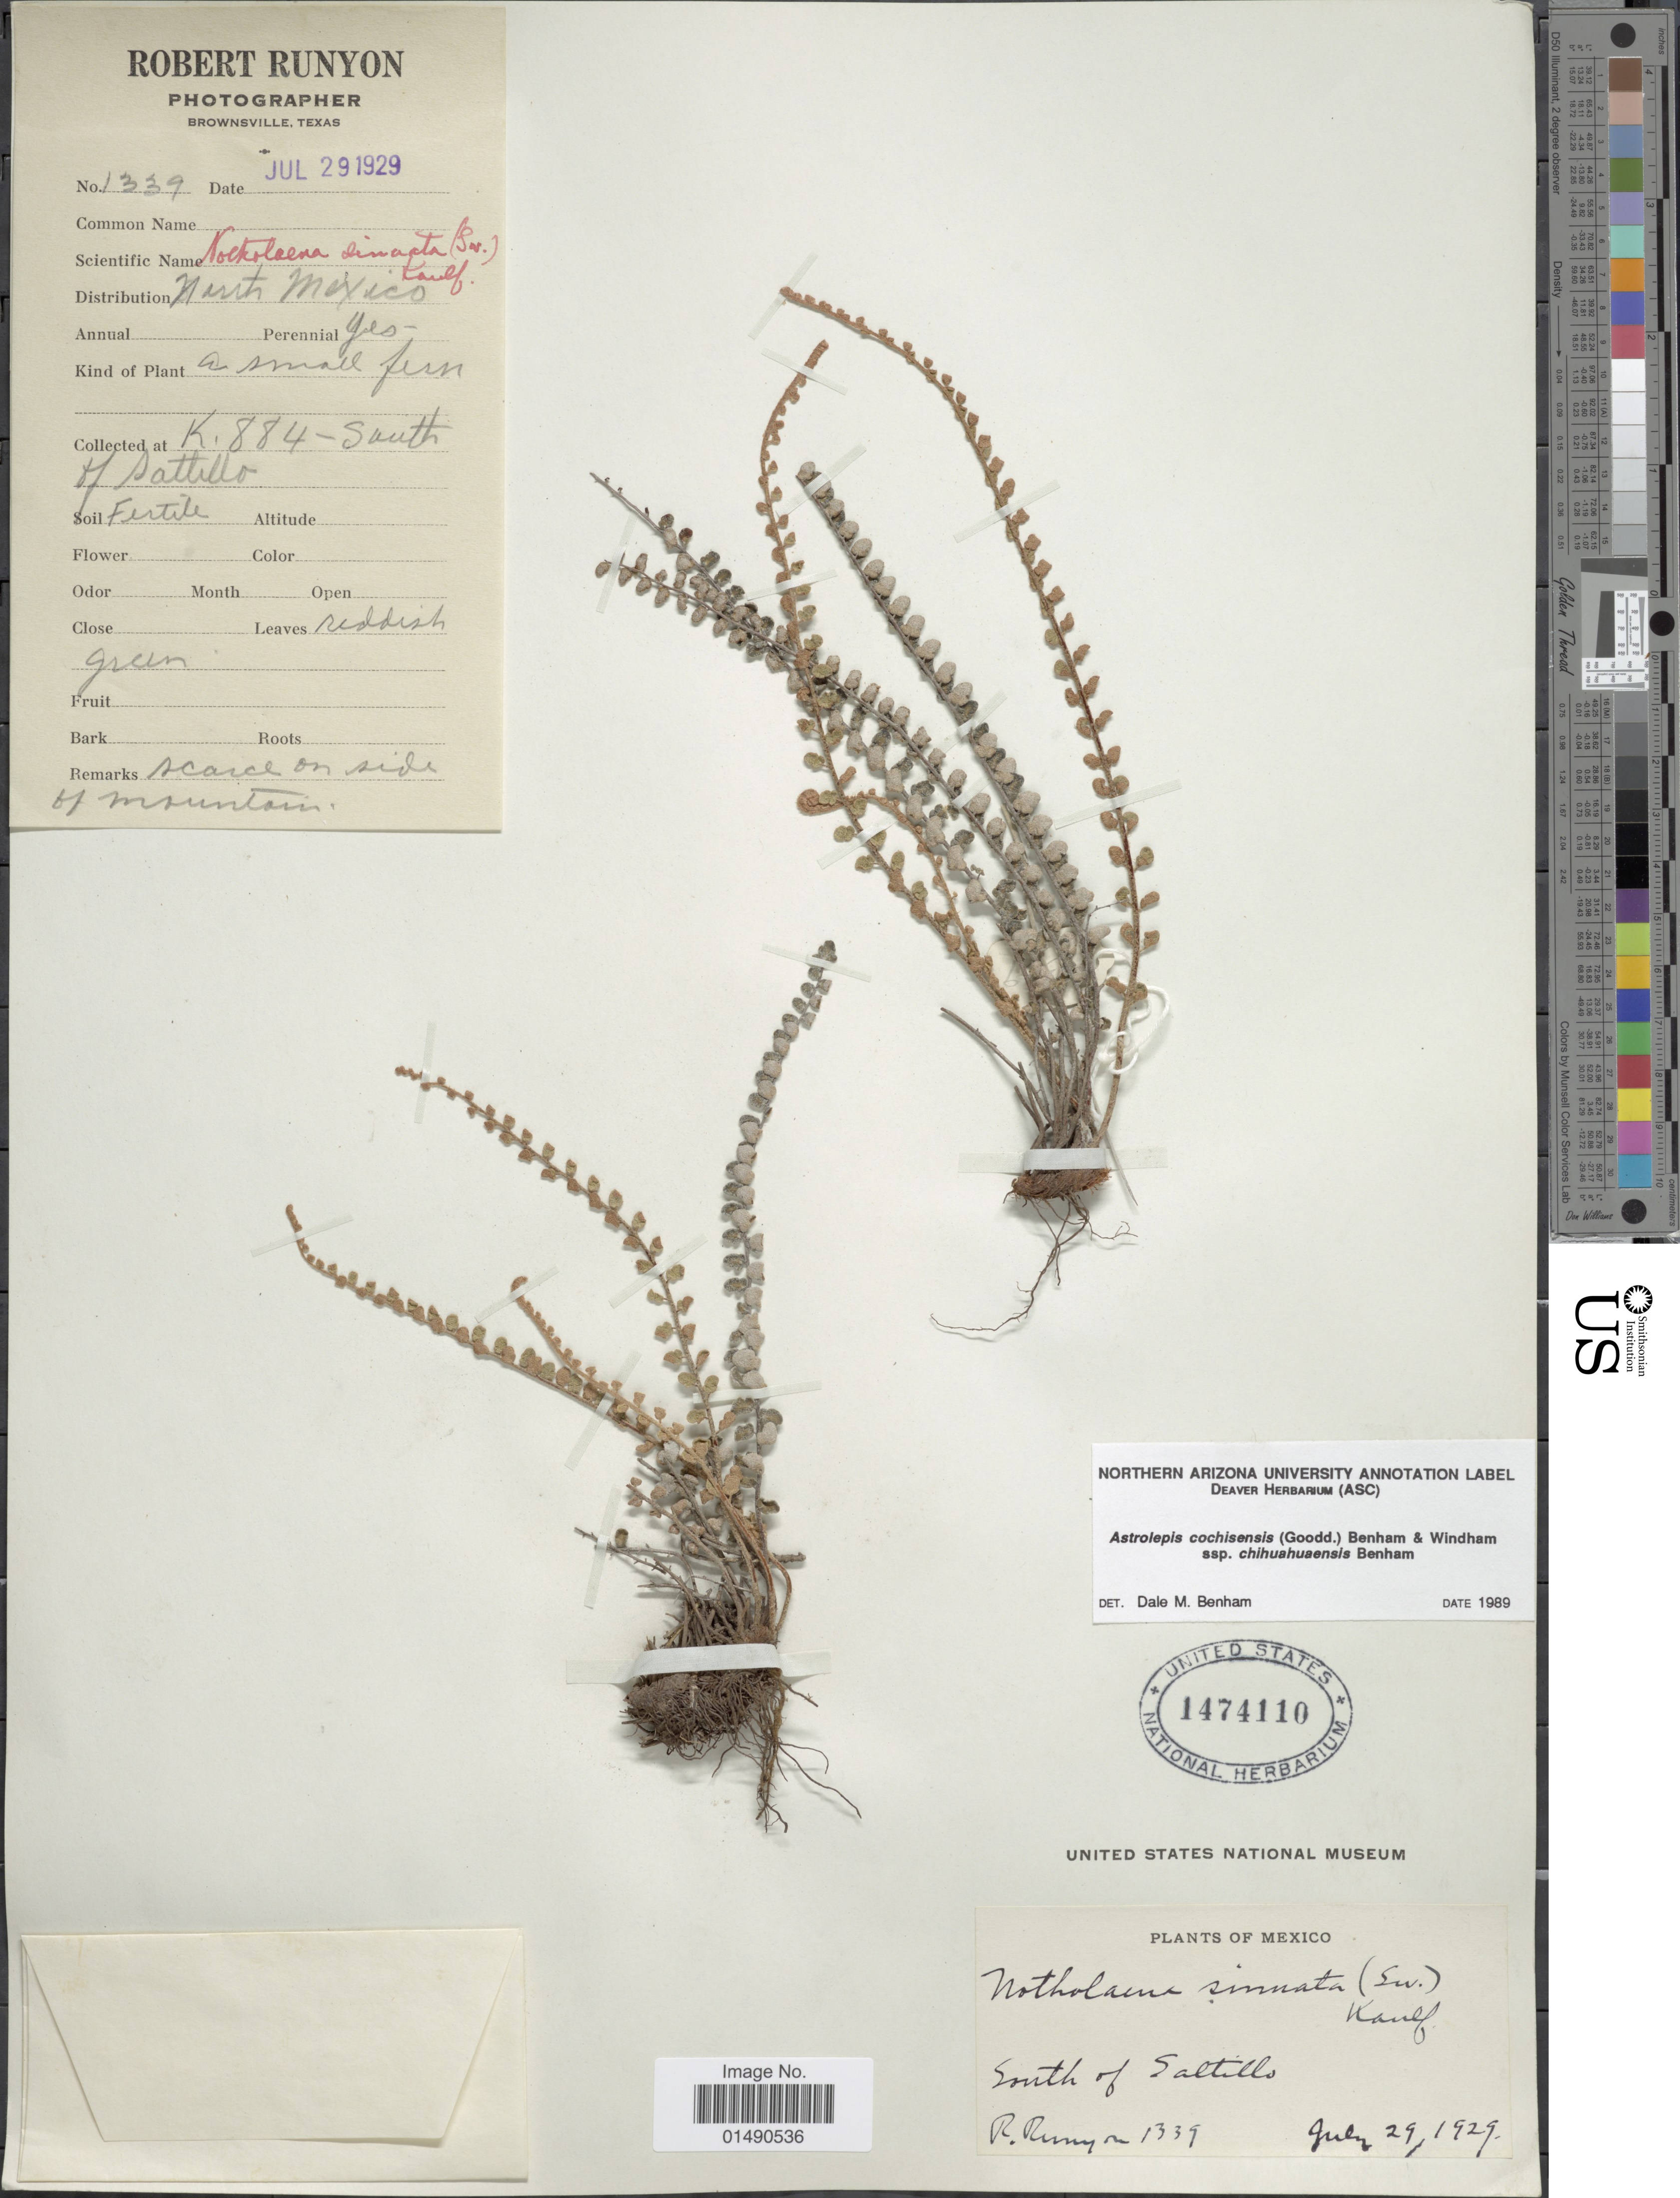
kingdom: Plantae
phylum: Tracheophyta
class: Polypodiopsida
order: Polypodiales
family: Pteridaceae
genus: Astrolepis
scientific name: Astrolepis cochisensis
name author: (C.O. Goodd.) D.M. Benham & Windham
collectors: R. Runyan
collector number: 1339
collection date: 1929-07-29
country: Mexico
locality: K.884 South of Saltillo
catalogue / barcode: US 1474110